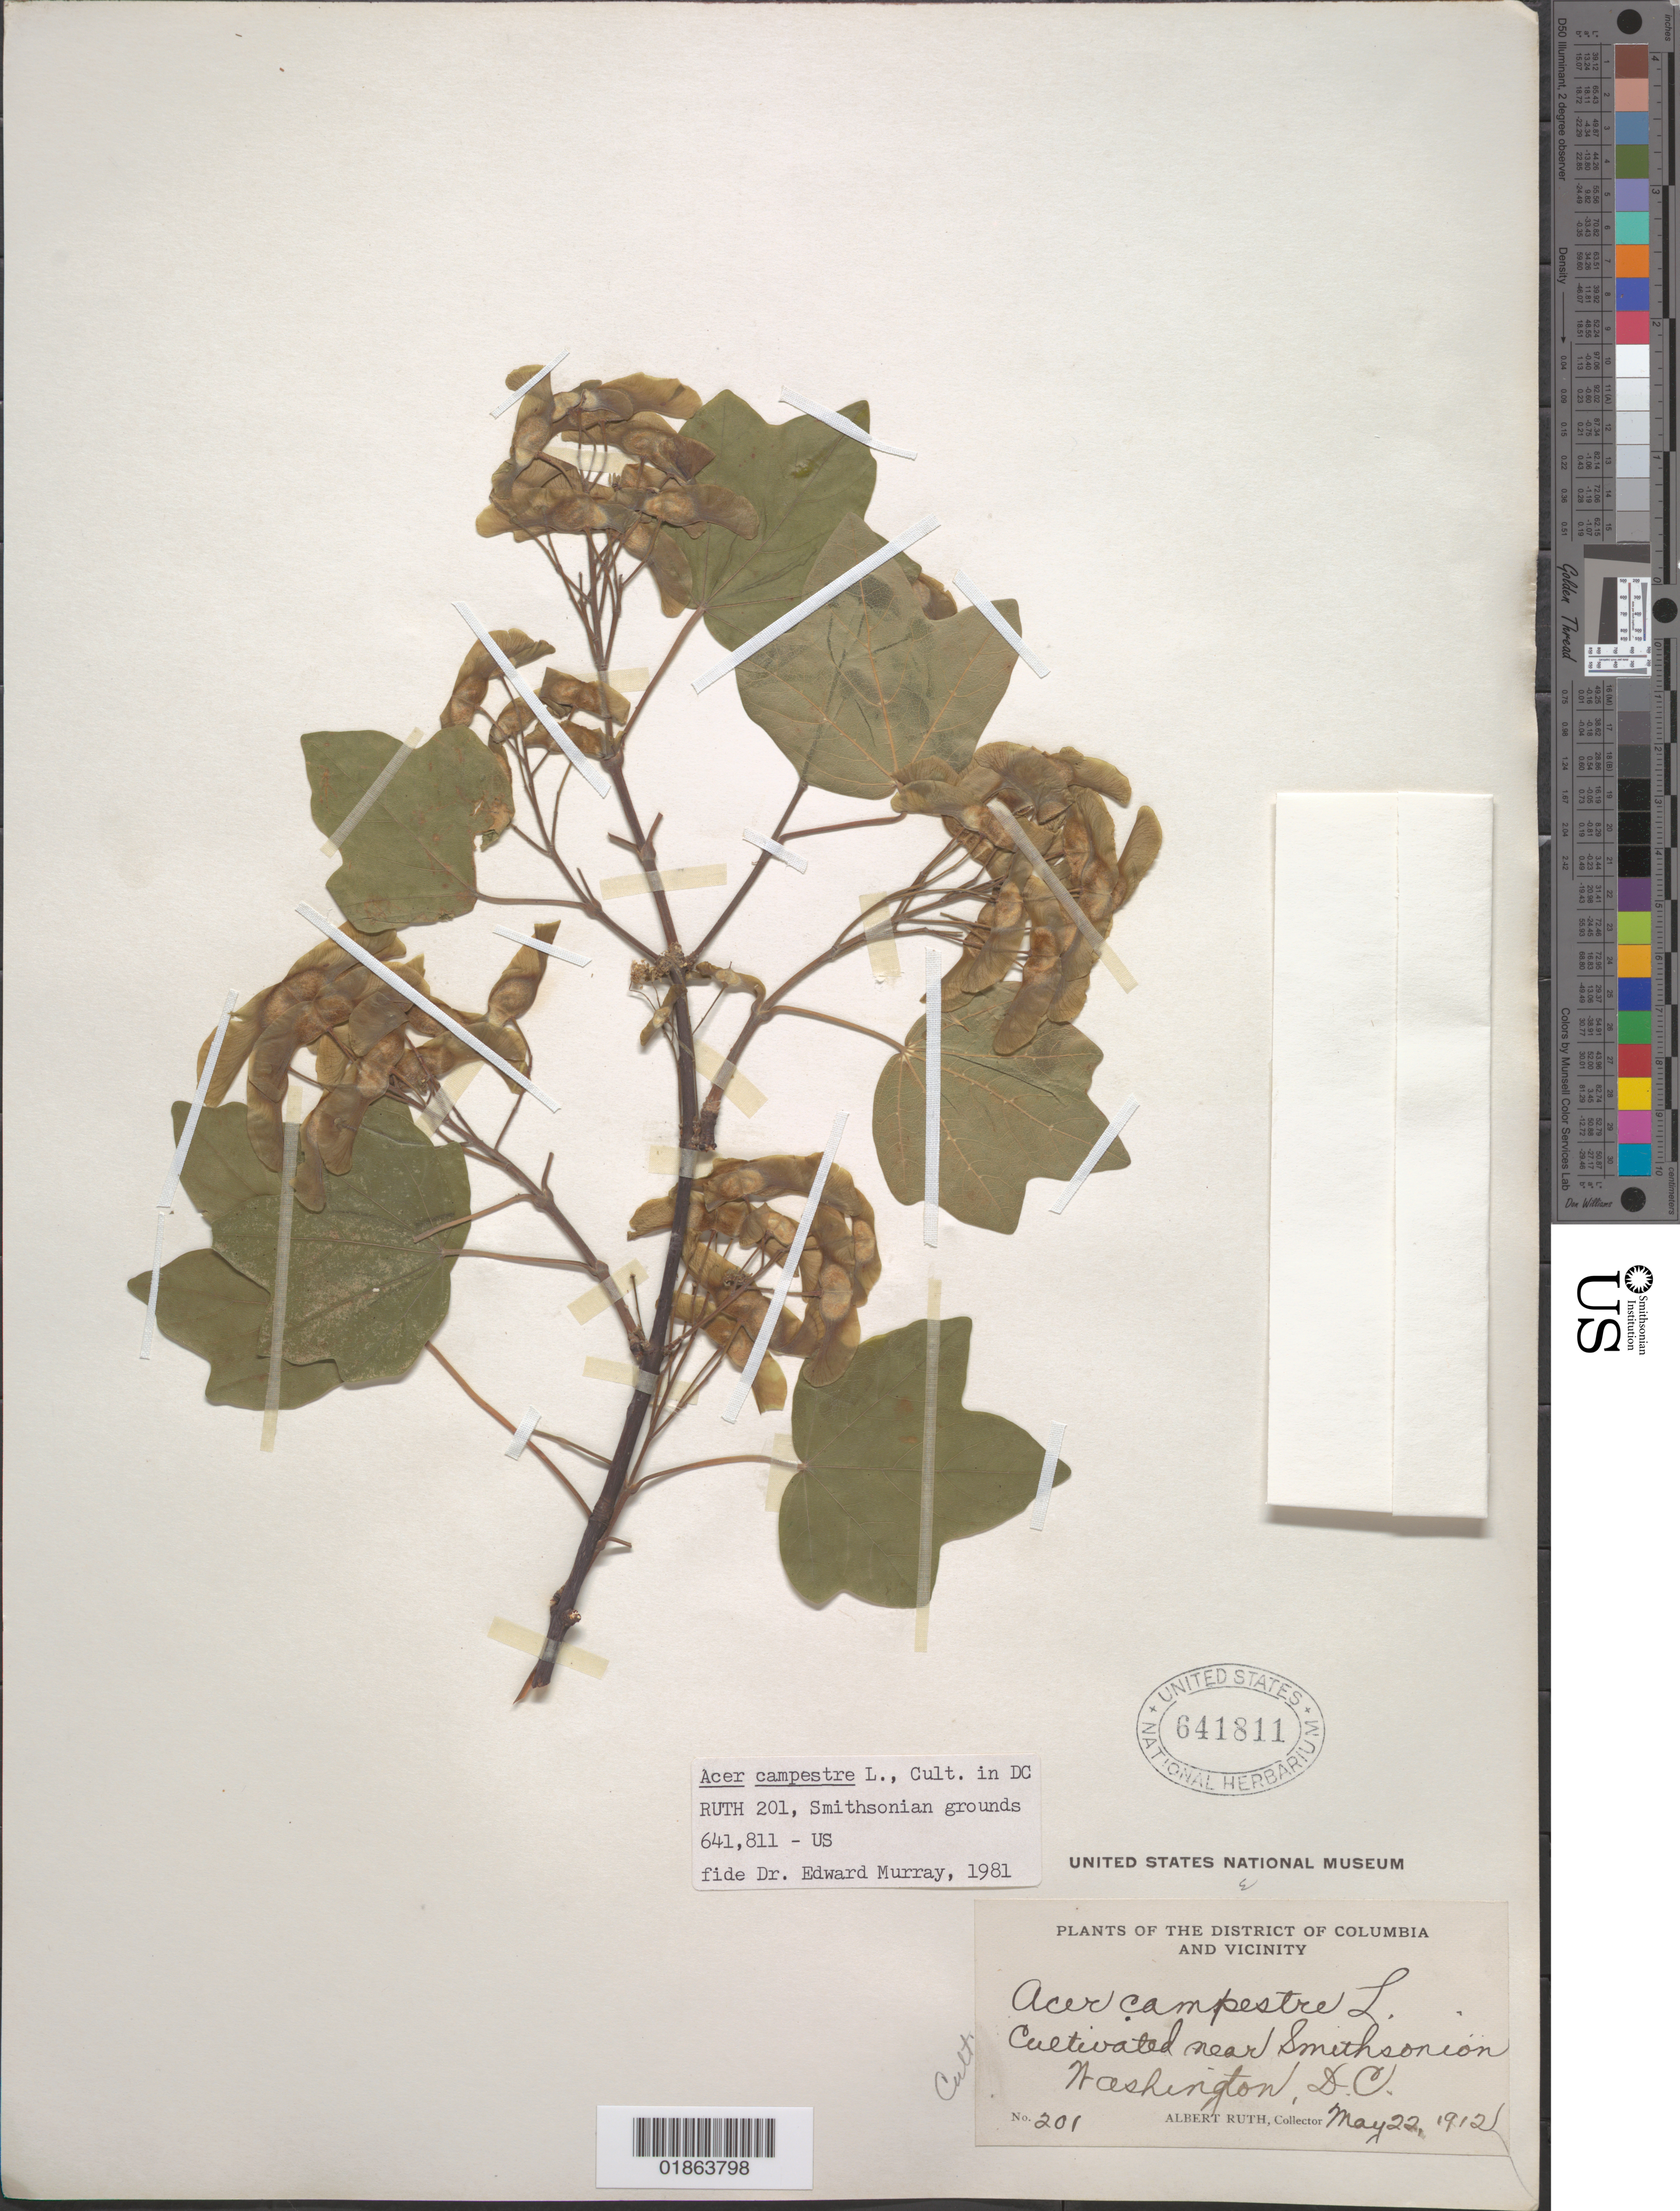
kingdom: Plantae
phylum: Tracheophyta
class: Magnoliopsida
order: Sapindales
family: Sapindaceae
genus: Acer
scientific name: Acer campestre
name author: L.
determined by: Murray, Edward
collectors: A. Ruth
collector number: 201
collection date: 1912-05-22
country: United States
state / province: District of Columbia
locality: Smithsonian, near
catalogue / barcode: US 641811